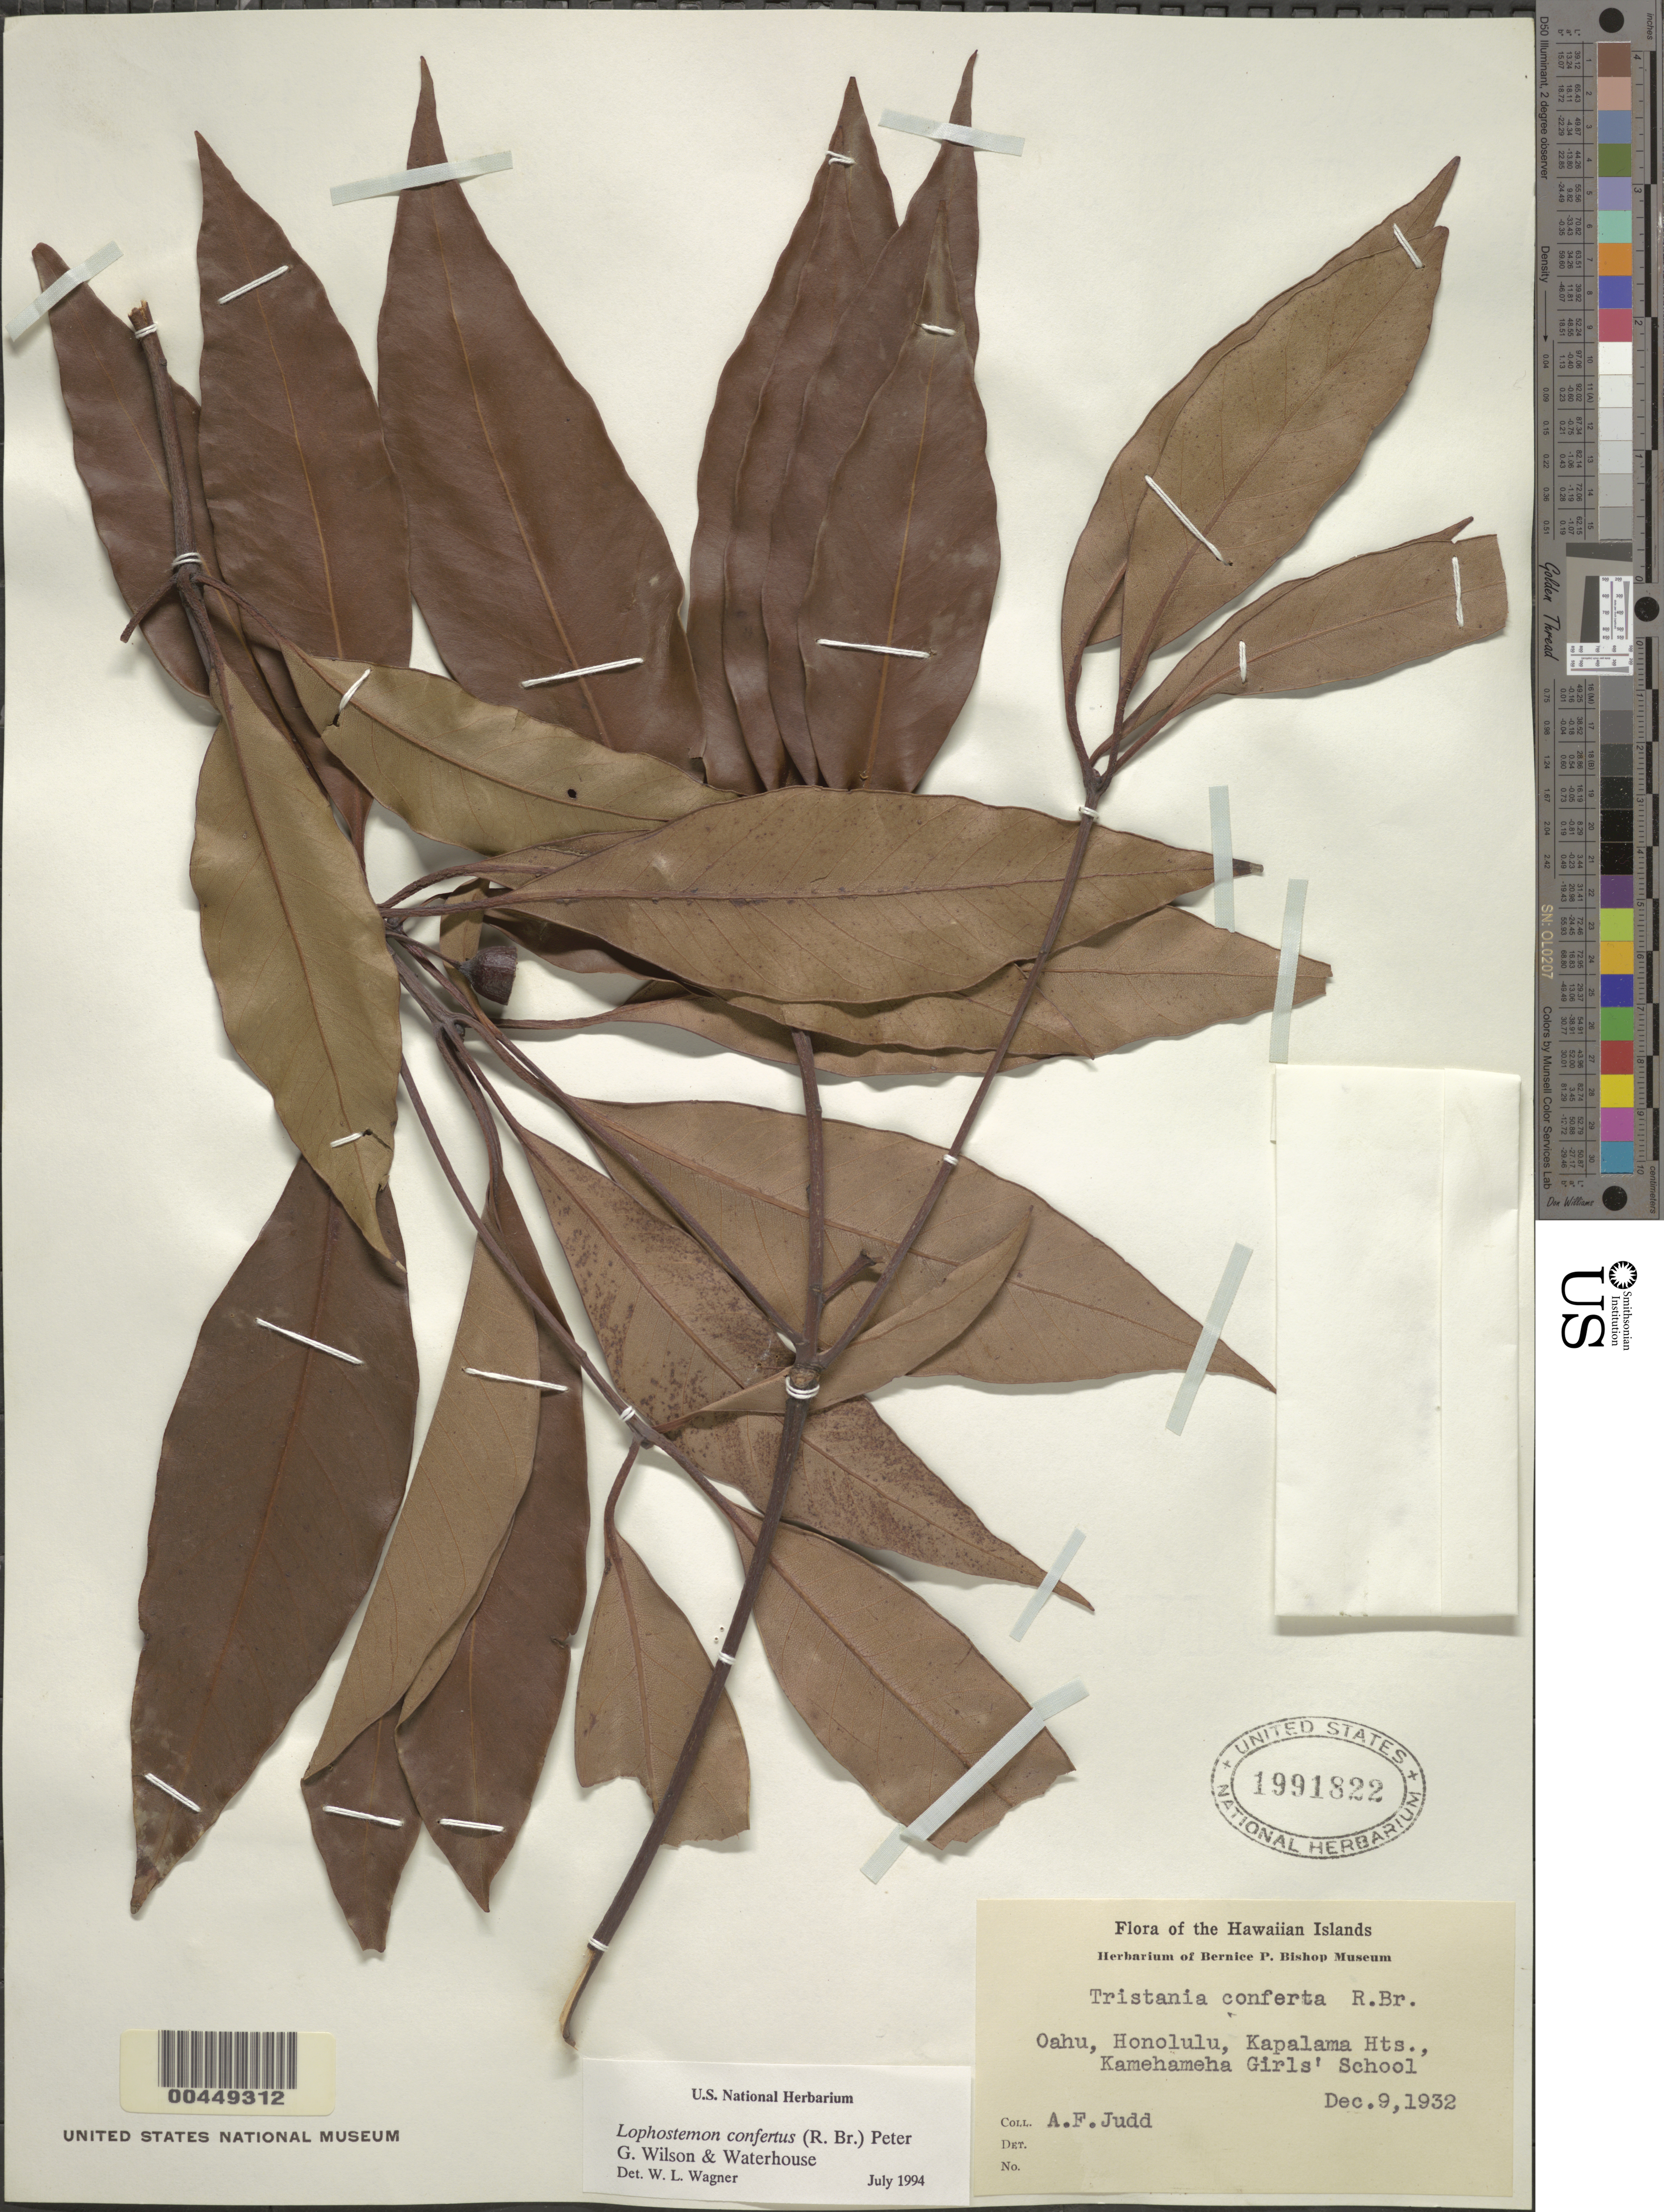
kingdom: Plantae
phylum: Tracheophyta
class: Magnoliopsida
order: Myrtales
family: Myrtaceae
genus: Lophostemon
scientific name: Lophostemon confertus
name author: (R. Br.) P.G. Wilson & J. T. Waterh.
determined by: Wagner, W. L., (BOT), Smithsonian Institution - National Museum of Natural History (UNITED STATES)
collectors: A. Judd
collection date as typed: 9 Dec 1932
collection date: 1932-12-09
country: United States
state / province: Hawaii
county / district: Honolulu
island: Oahu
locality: Honolulu, Kapalama Hts., Kamehameha Girl's School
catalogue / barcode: US 1991822